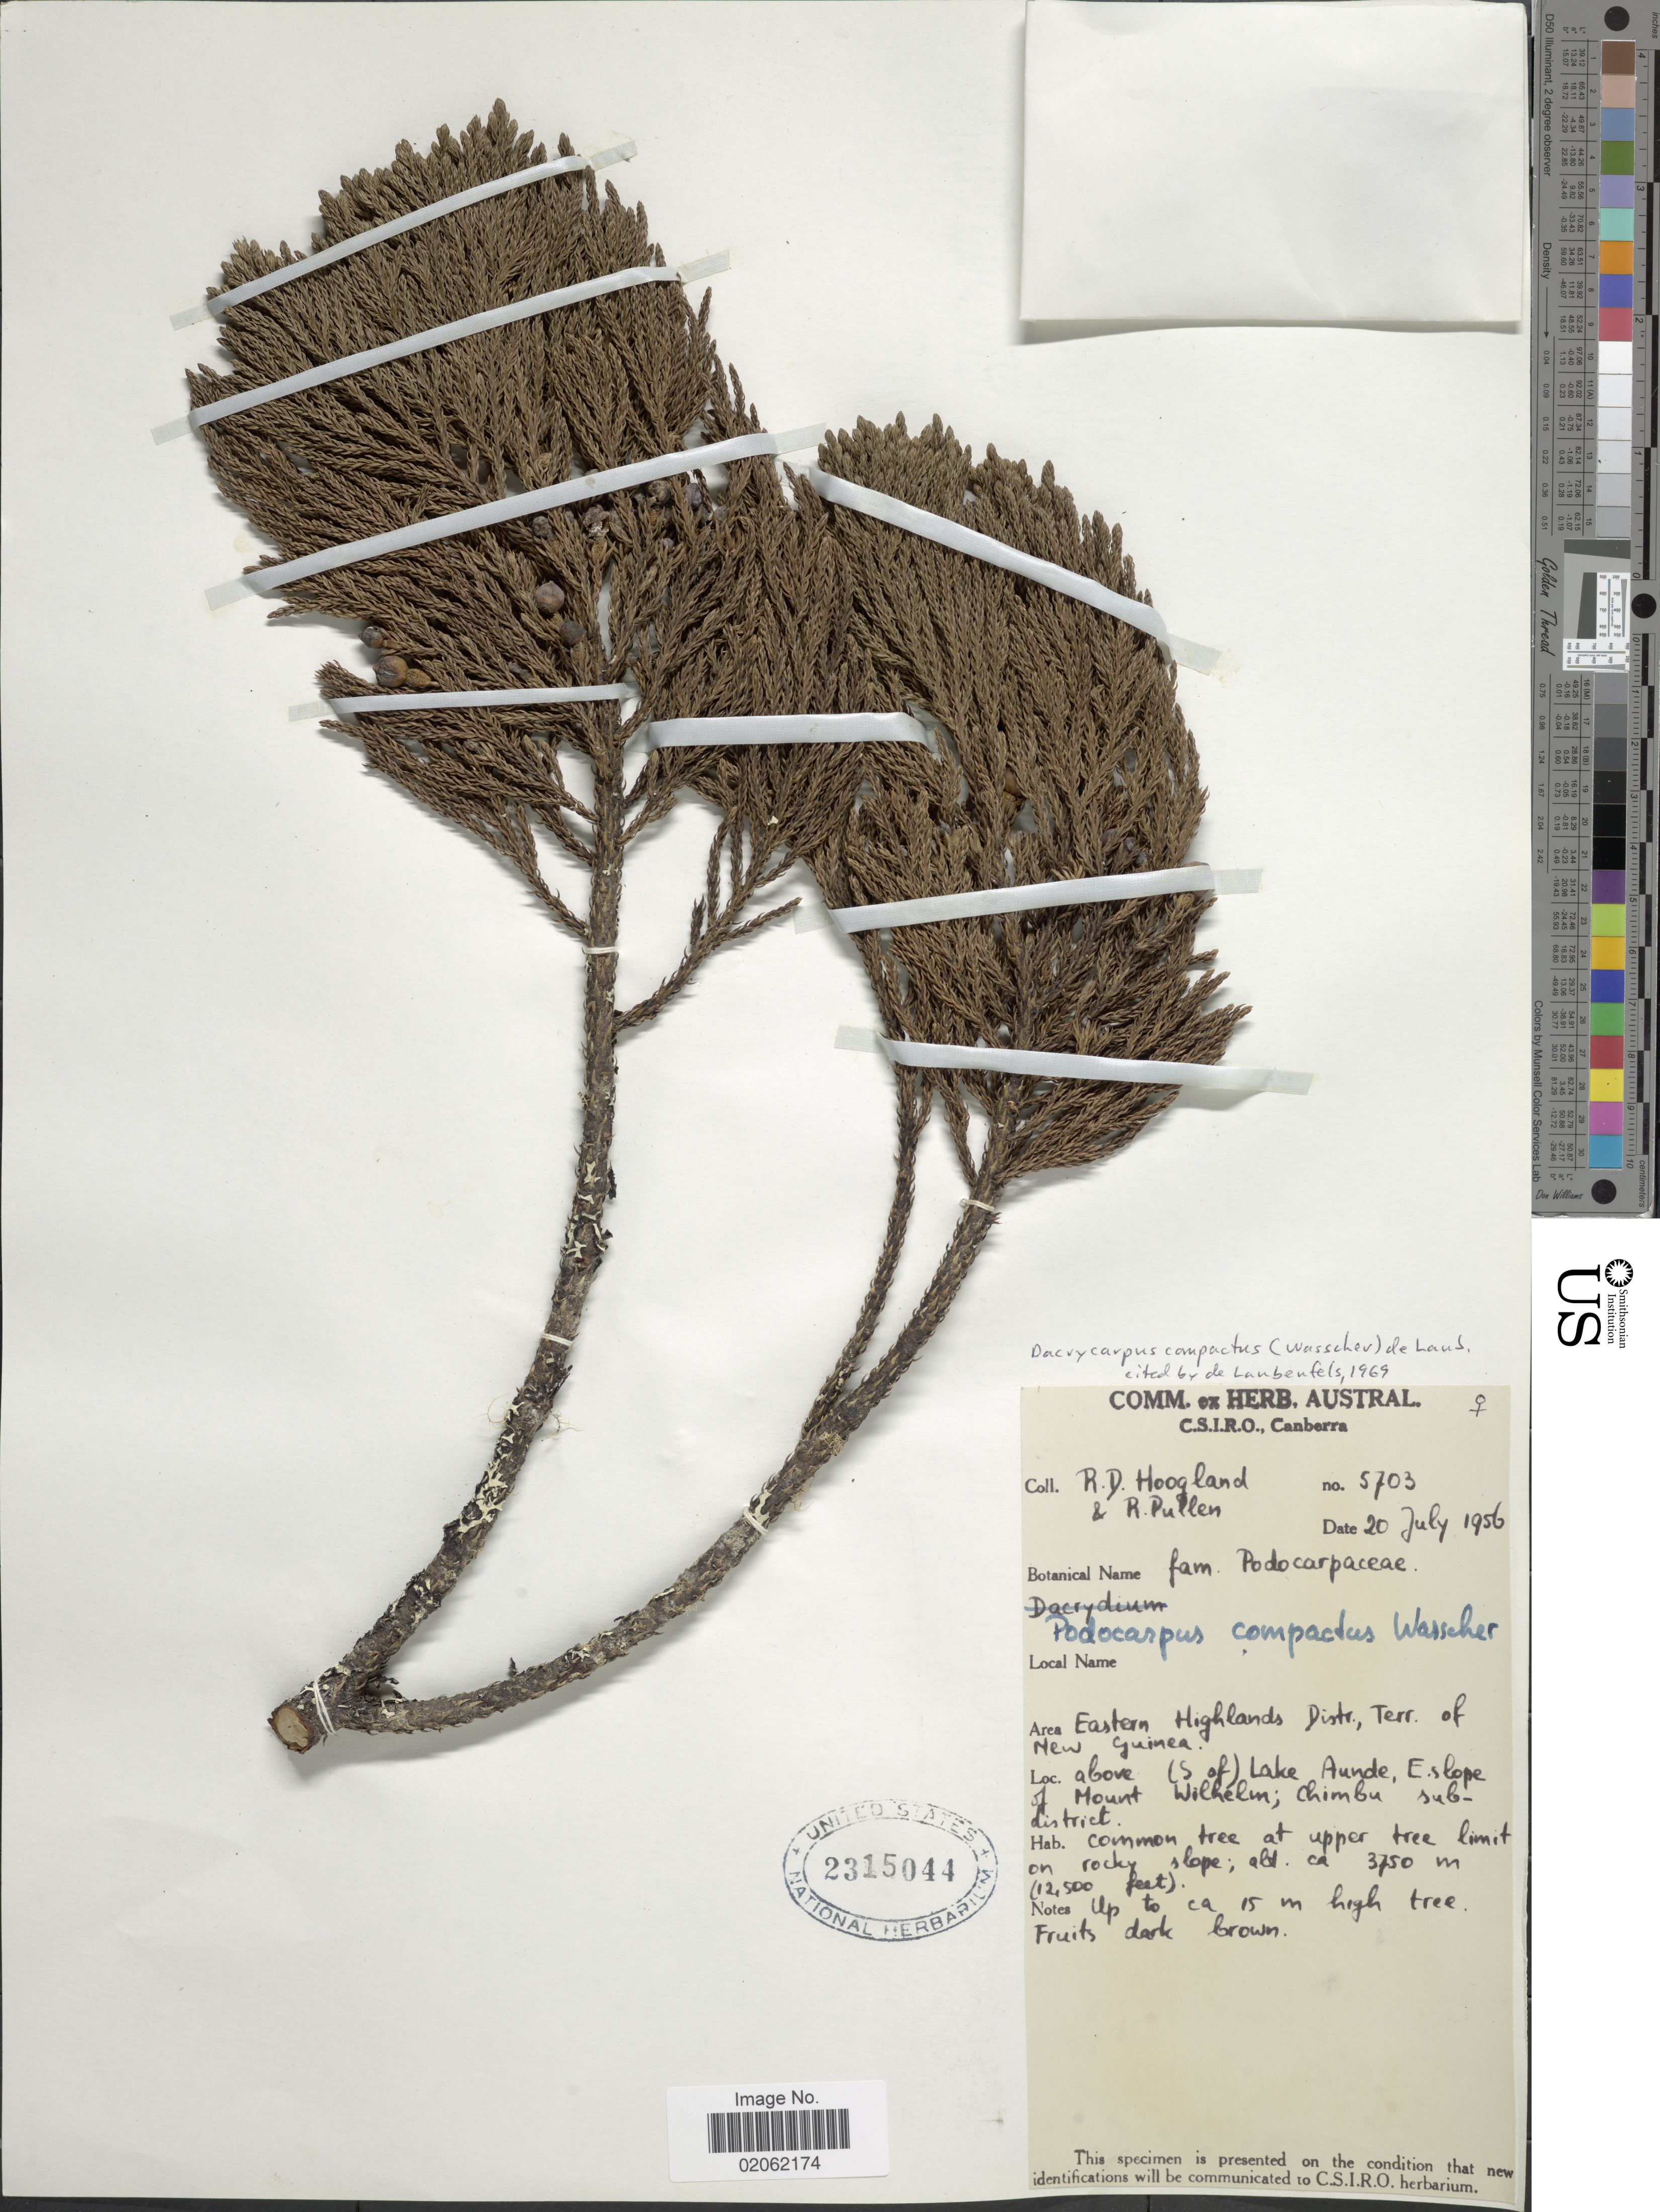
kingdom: Plantae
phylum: Tracheophyta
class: Pinopsida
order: Pinales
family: Podocarpaceae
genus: Dacrycarpus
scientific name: Dacrycarpus compactus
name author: (Wasscher) de Laub.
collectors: R. D. Hoogland & R. Pullen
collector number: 5703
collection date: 1956-07-20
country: Papua New Guinea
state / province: Chimbu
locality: Area Eastern Highlands Distr., Terr. of New Guinea, above (S of) Lake Aunde, E slope of Mount Wilhelm; Chimbu subdistrict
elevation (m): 3750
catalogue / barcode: US 2315044